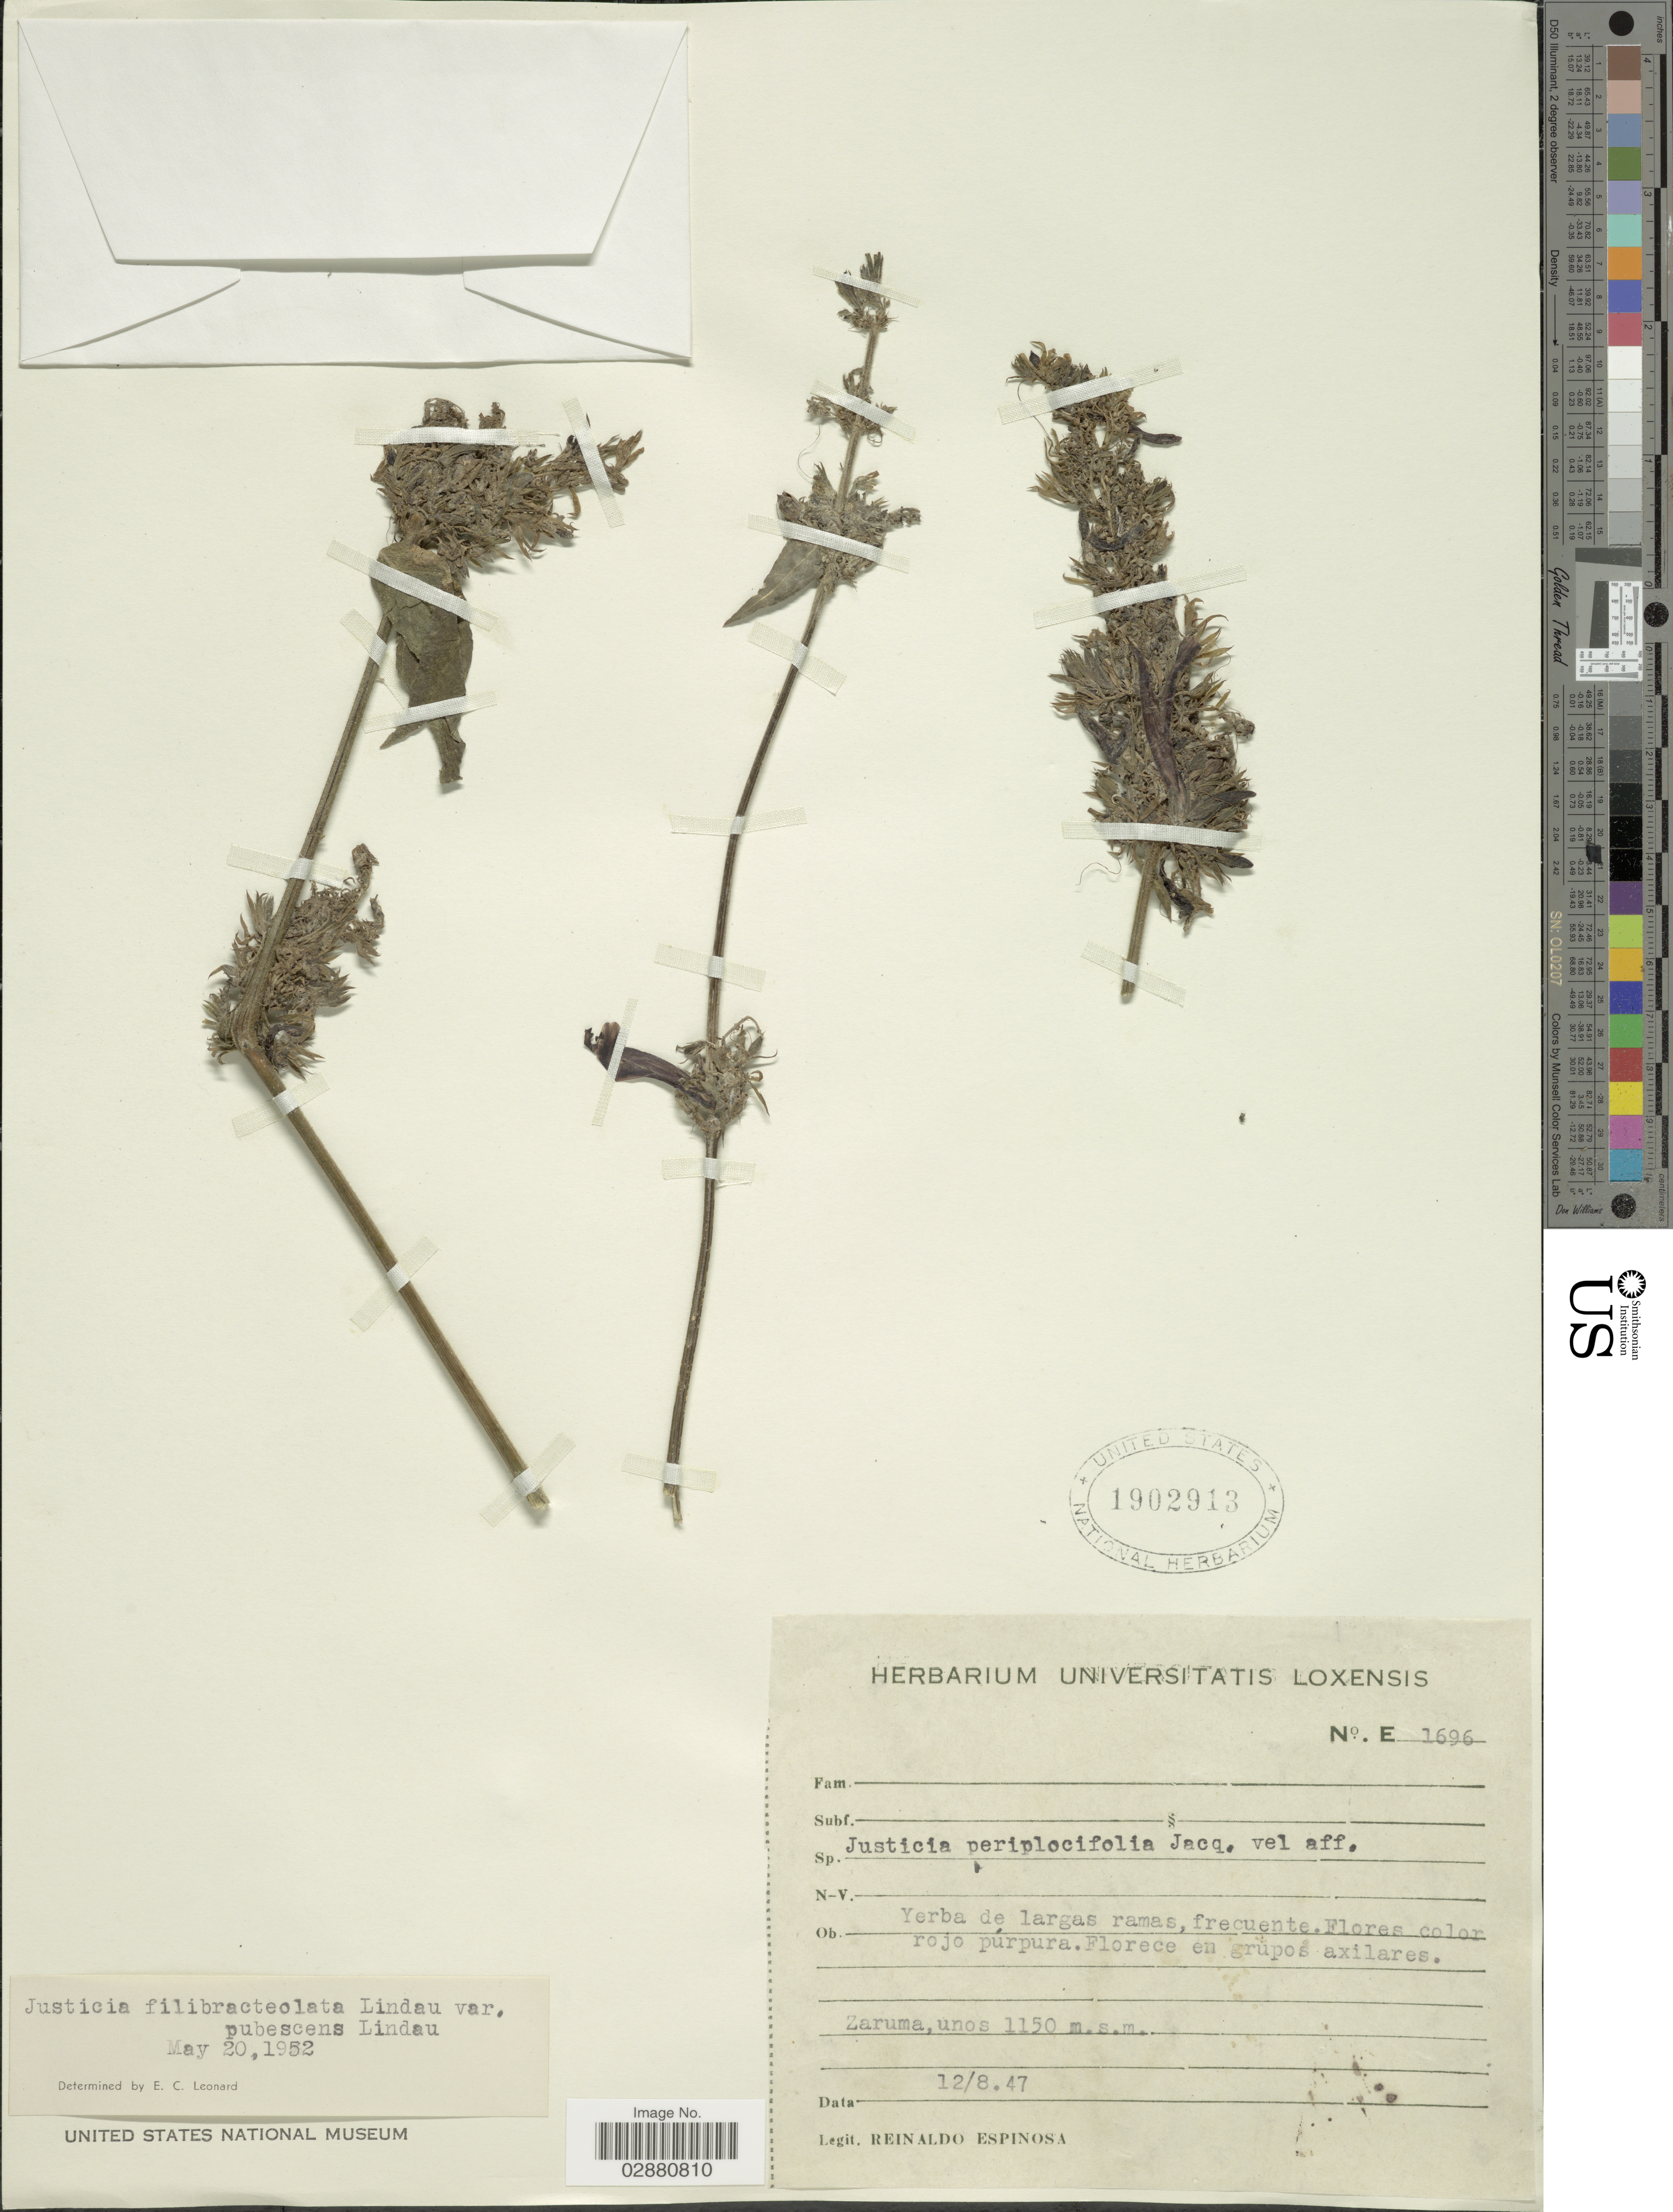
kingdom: Plantae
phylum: Tracheophyta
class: Magnoliopsida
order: Lamiales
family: Acanthaceae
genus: Justicia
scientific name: Justicia secunda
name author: Vahl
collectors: R. Espinosa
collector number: E1696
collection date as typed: Transcribed d/m/y: 12/8/47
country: Ecuador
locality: Zaruma.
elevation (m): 1150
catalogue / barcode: US 1902913